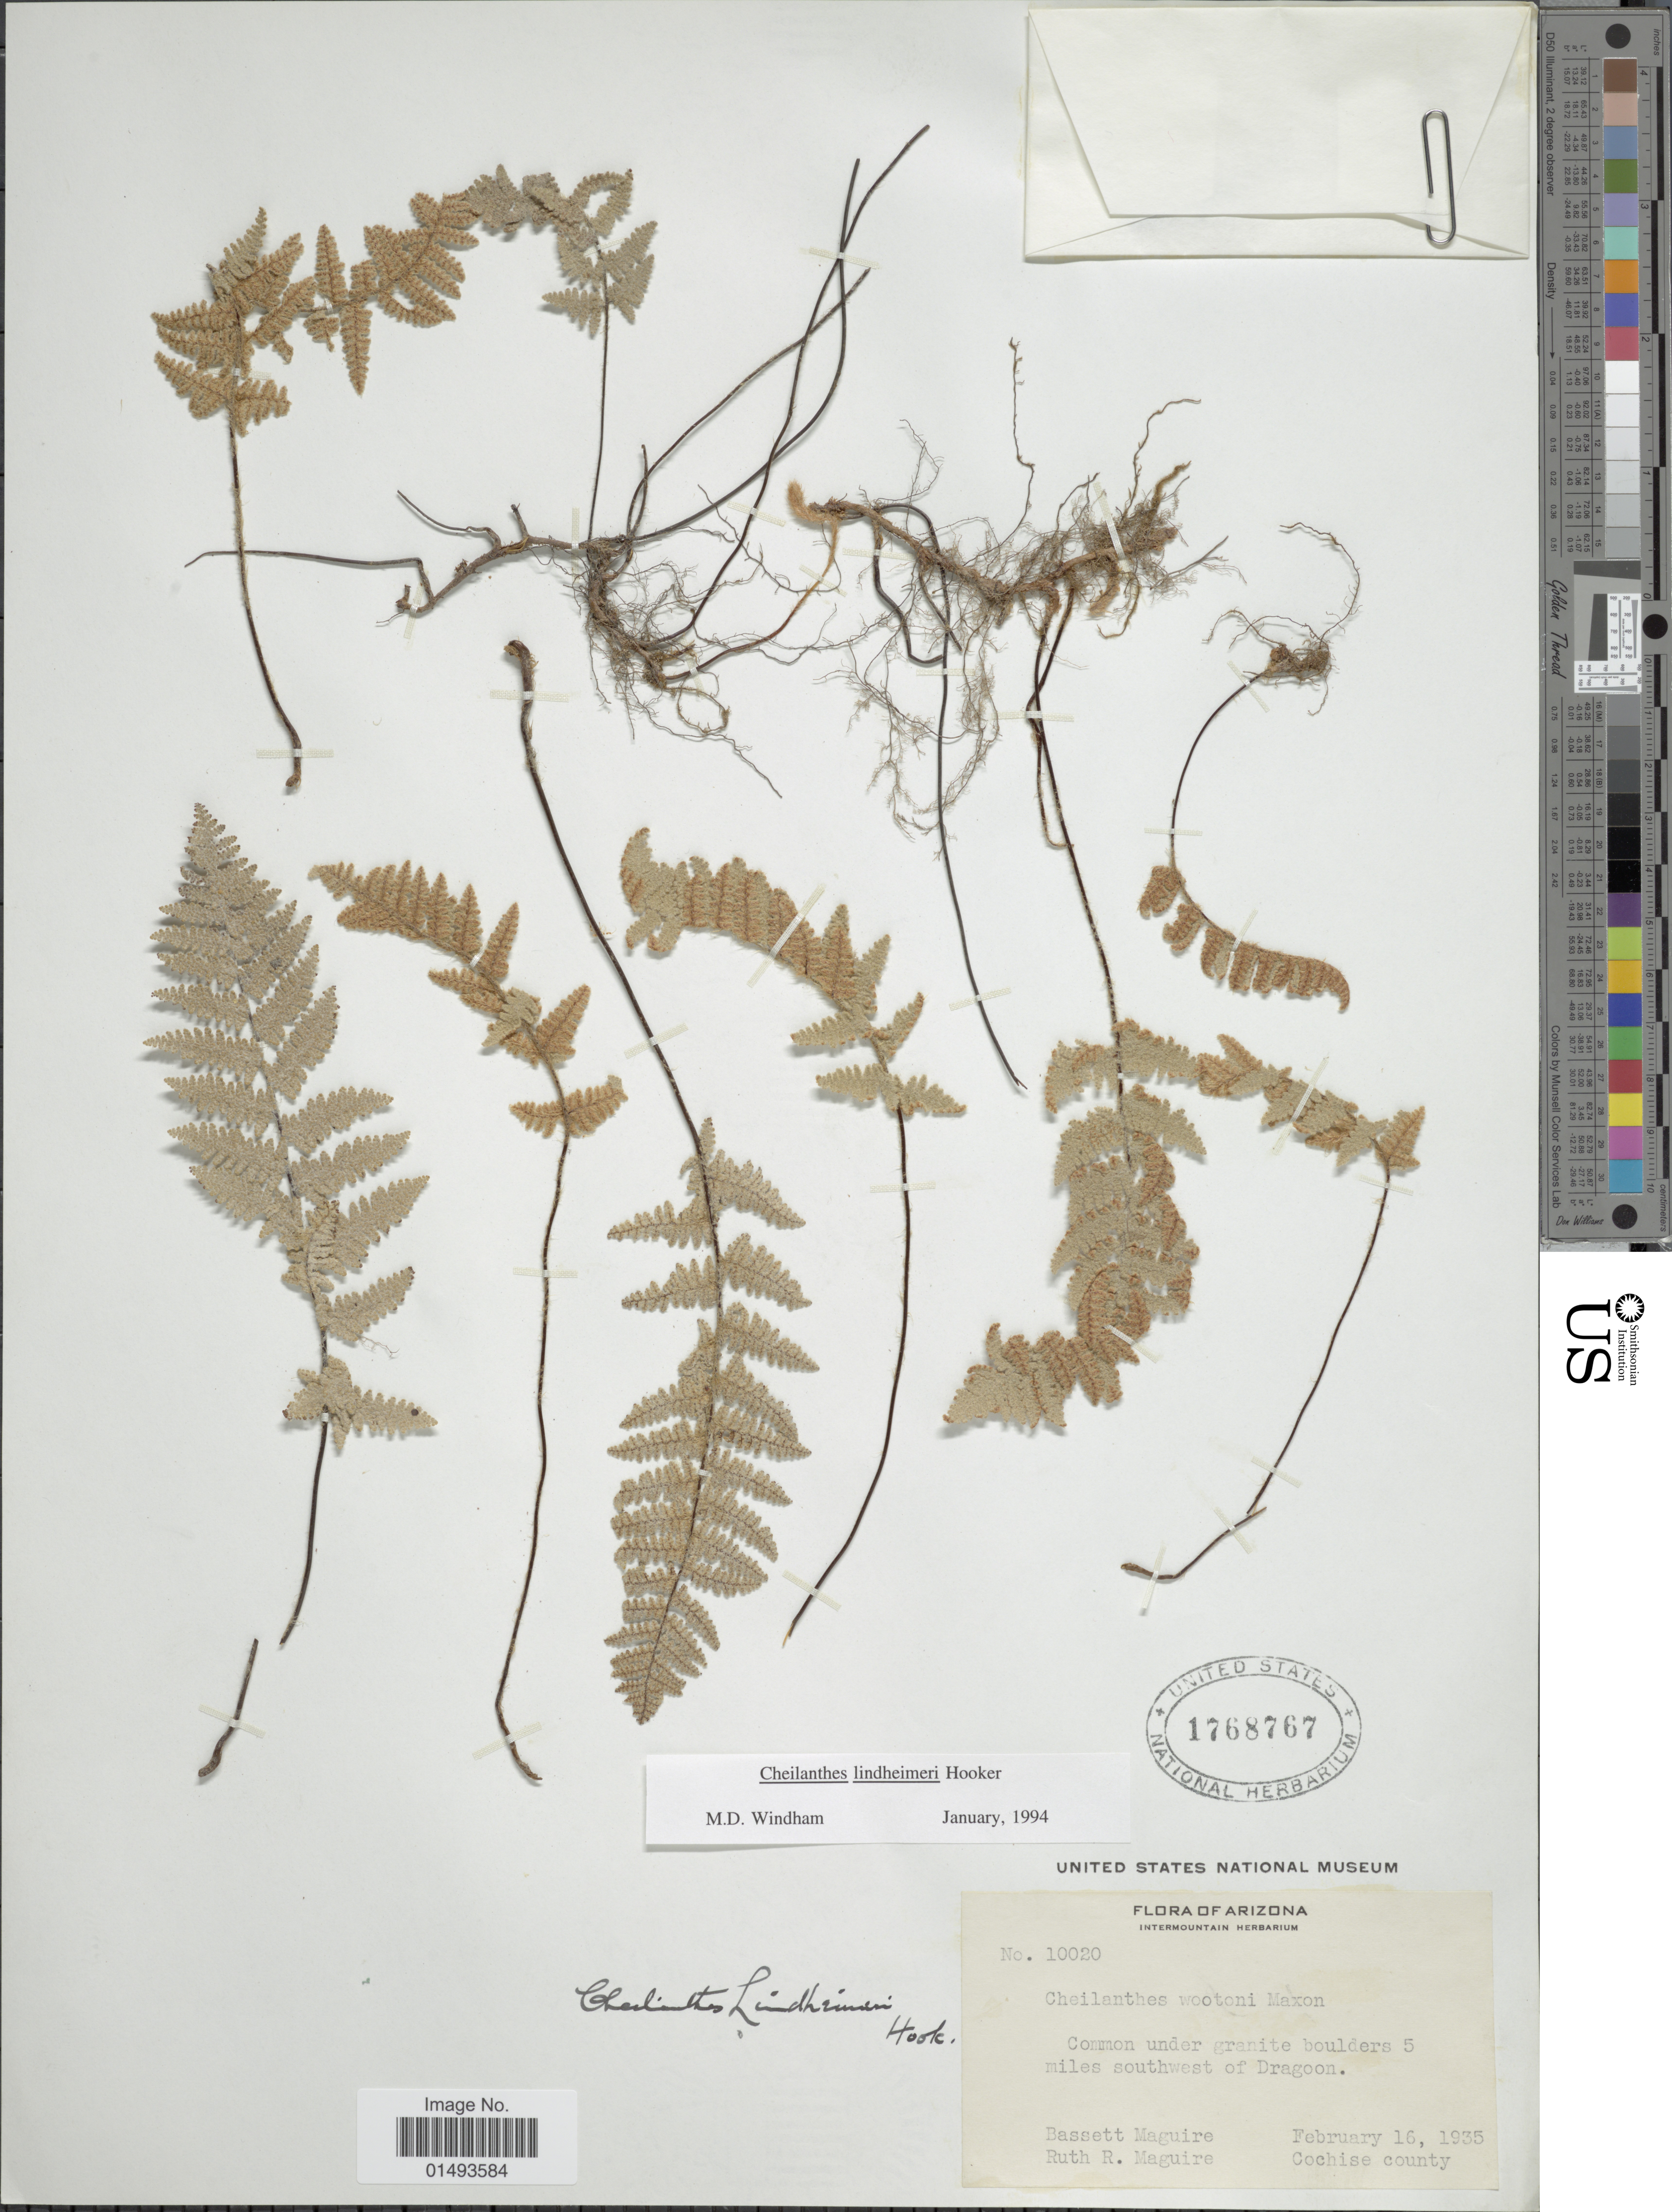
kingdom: Plantae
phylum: Tracheophyta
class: Polypodiopsida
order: Polypodiales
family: Pteridaceae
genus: Myriopteris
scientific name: Myriopteris lindheimeri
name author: (Hook.) J. Sm.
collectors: B. Maguire & R. R. Maguire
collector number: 10020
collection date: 1935-02-16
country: United States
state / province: Arizona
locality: Flora of Arizona, Common under granite boulders 5 miles southwest of Dragon, Cochise county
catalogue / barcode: US 1768767